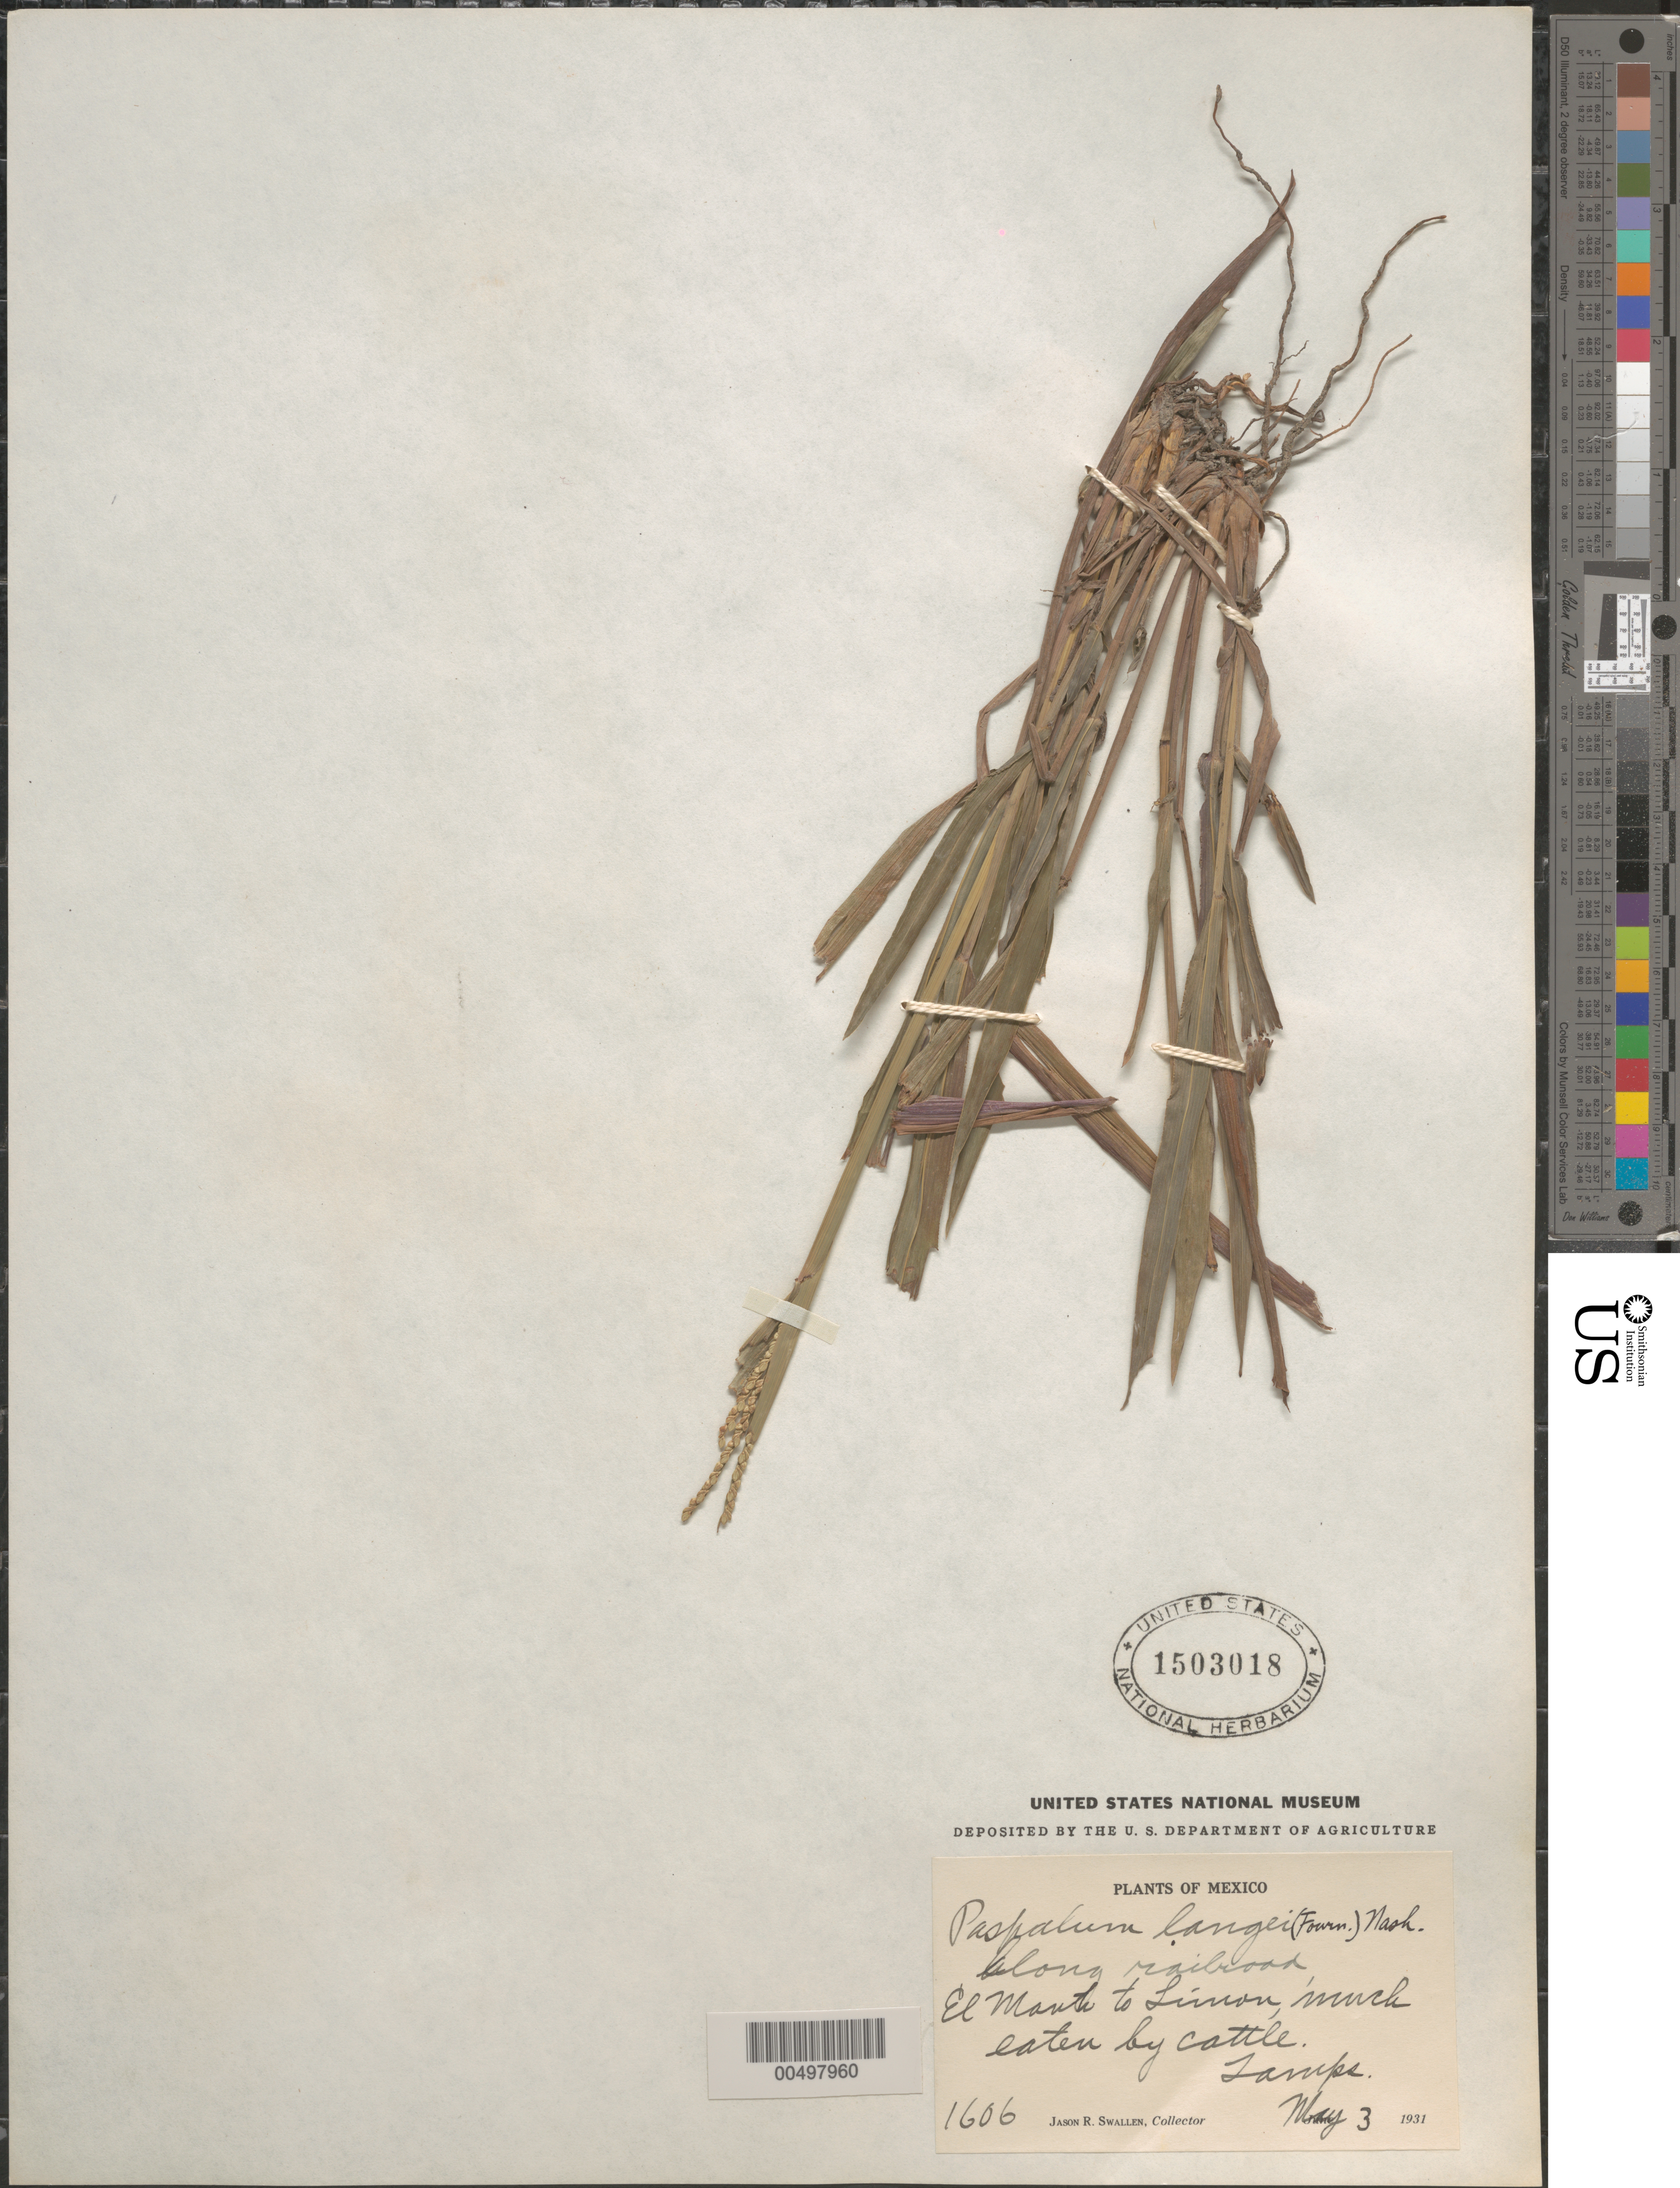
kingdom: Plantae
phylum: Tracheophyta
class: Liliopsida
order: Poales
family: Poaceae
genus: Paspalum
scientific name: Paspalum langei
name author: (E. Fourn.) Nash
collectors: J. R. Swallen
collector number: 1606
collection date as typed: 3 May 1931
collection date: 1931-05-03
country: Mexico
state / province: Tamaulipas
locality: El Monte to L¡mon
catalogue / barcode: US 1503018